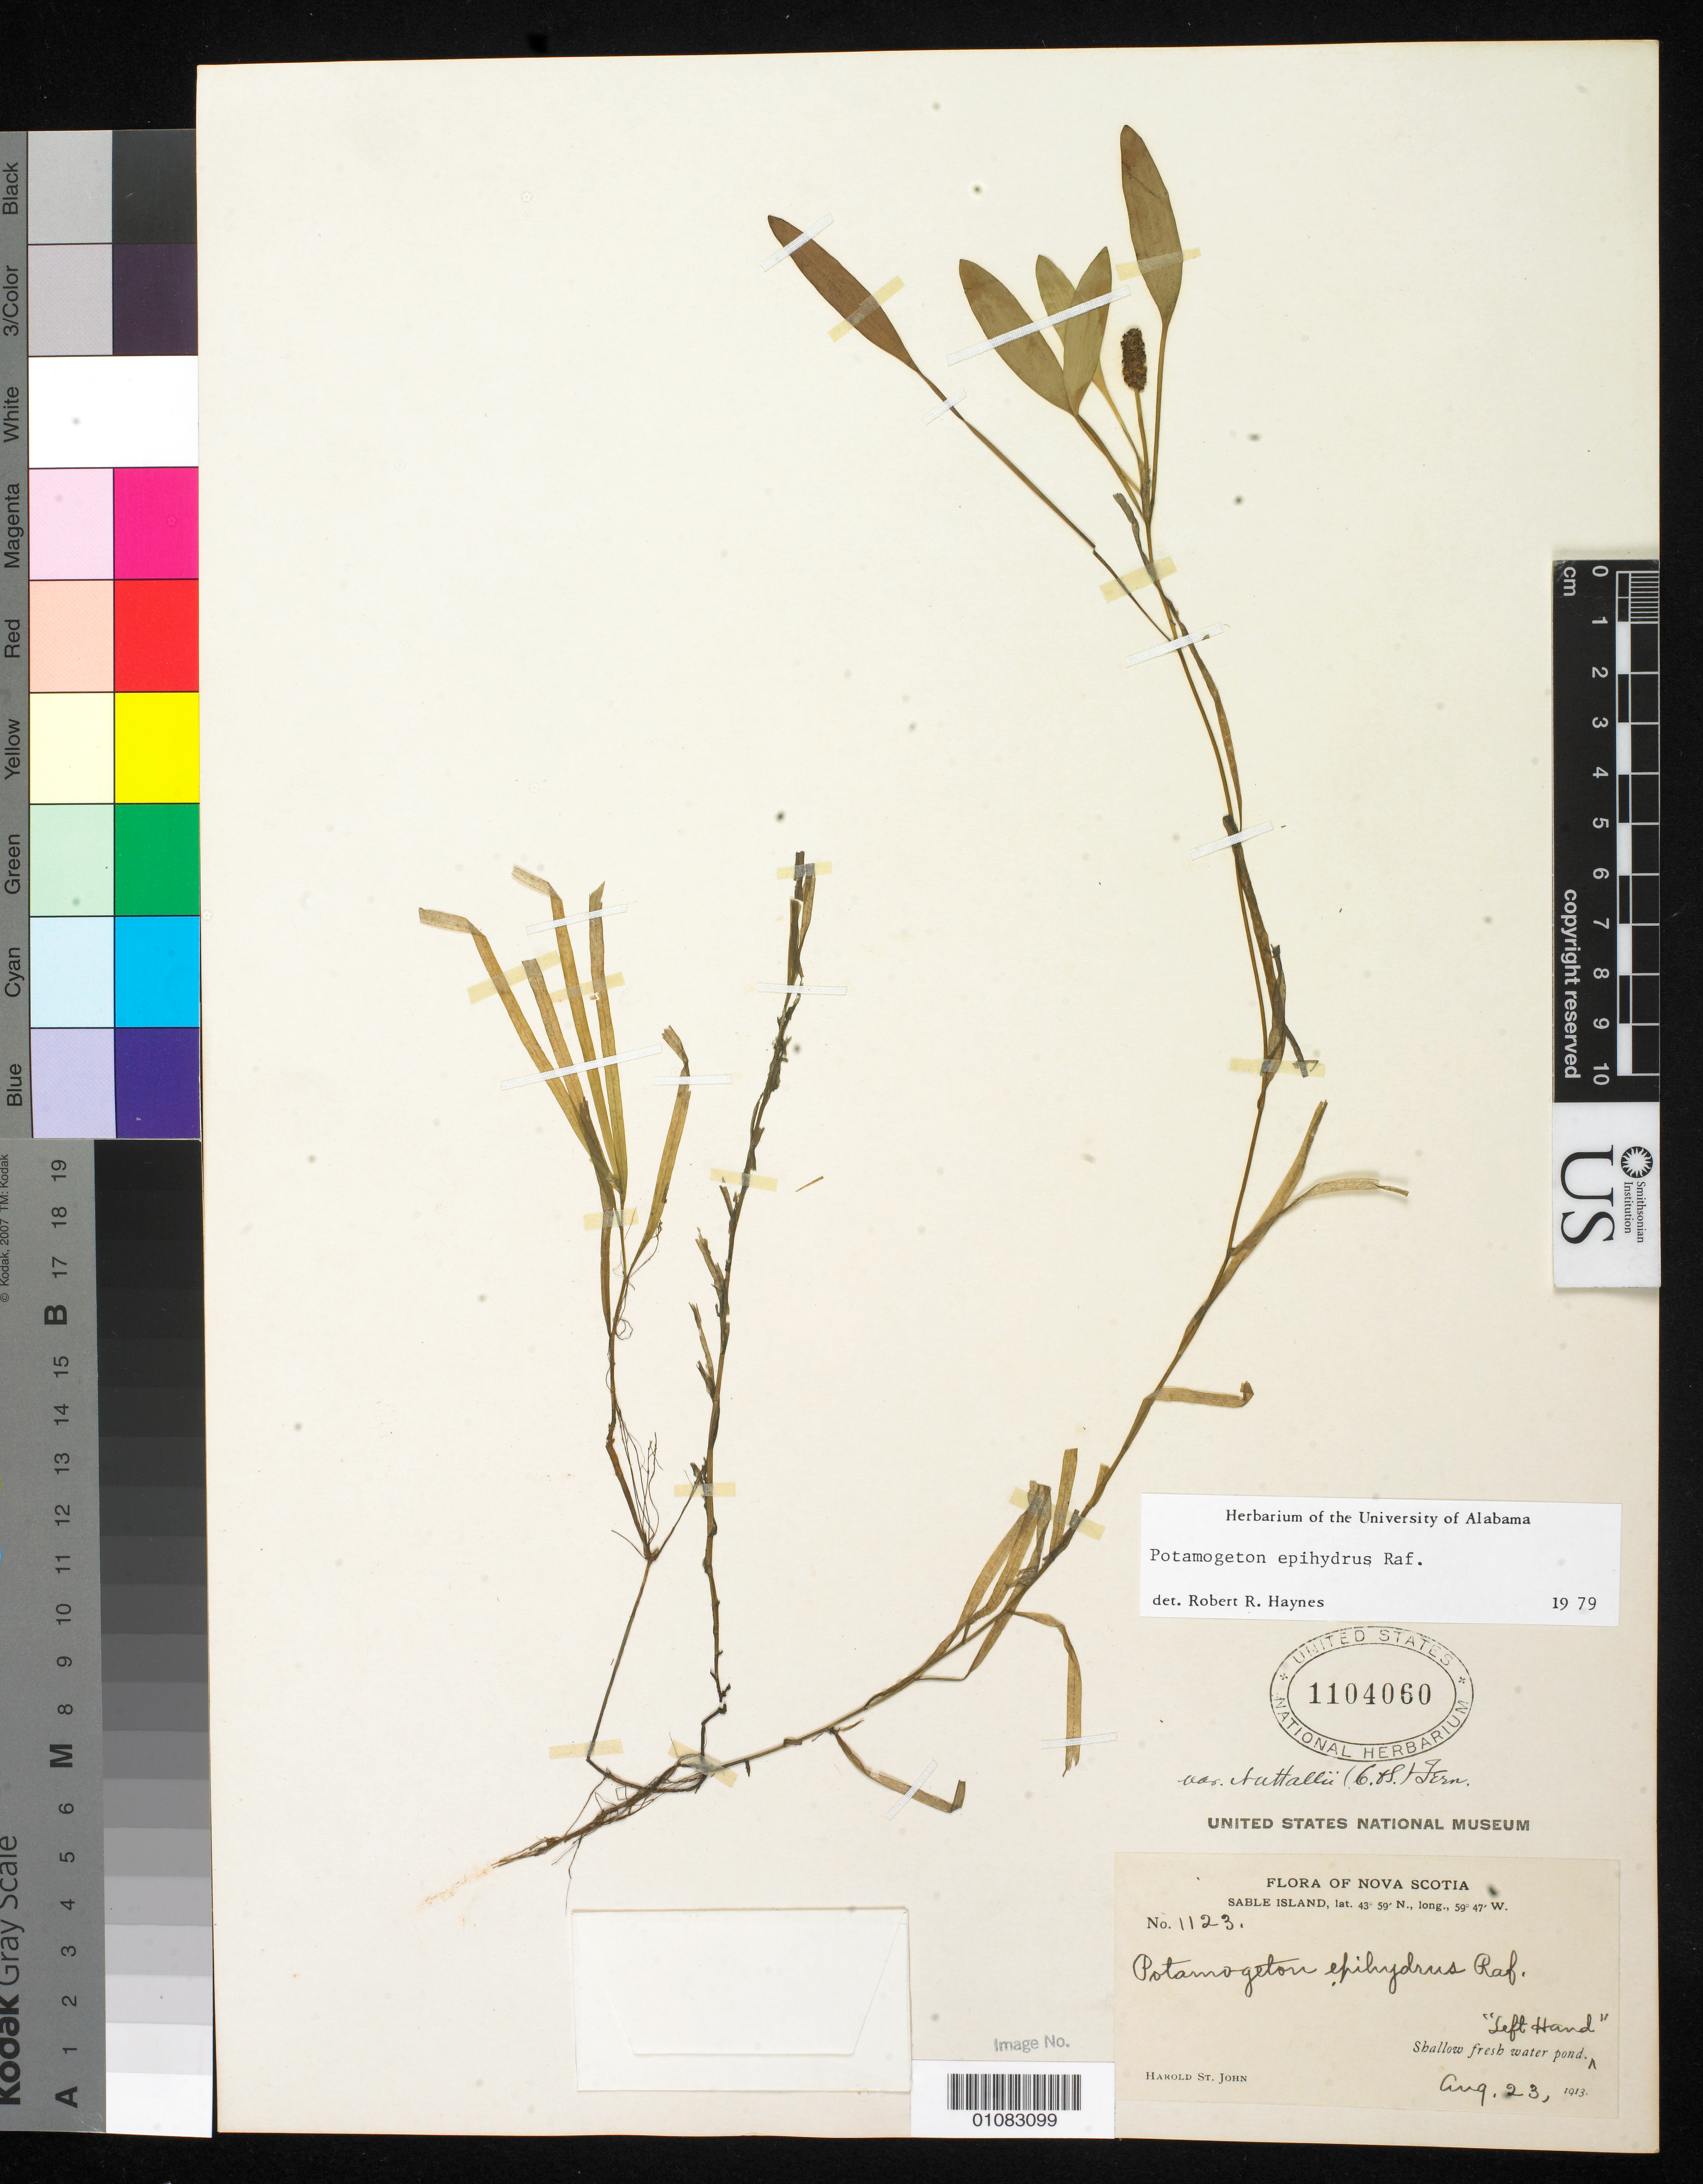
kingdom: Plantae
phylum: Tracheophyta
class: Liliopsida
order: Alismatales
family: Potamogetonaceae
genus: Potamogeton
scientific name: Potamogeton epihydrus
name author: Raf.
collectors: H. St. John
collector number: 1123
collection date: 1913-08-23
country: Canada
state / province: Nova Scotia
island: Sable Island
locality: "Left Hand" (?)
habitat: Shallow fresh water pond.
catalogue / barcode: US 1104060